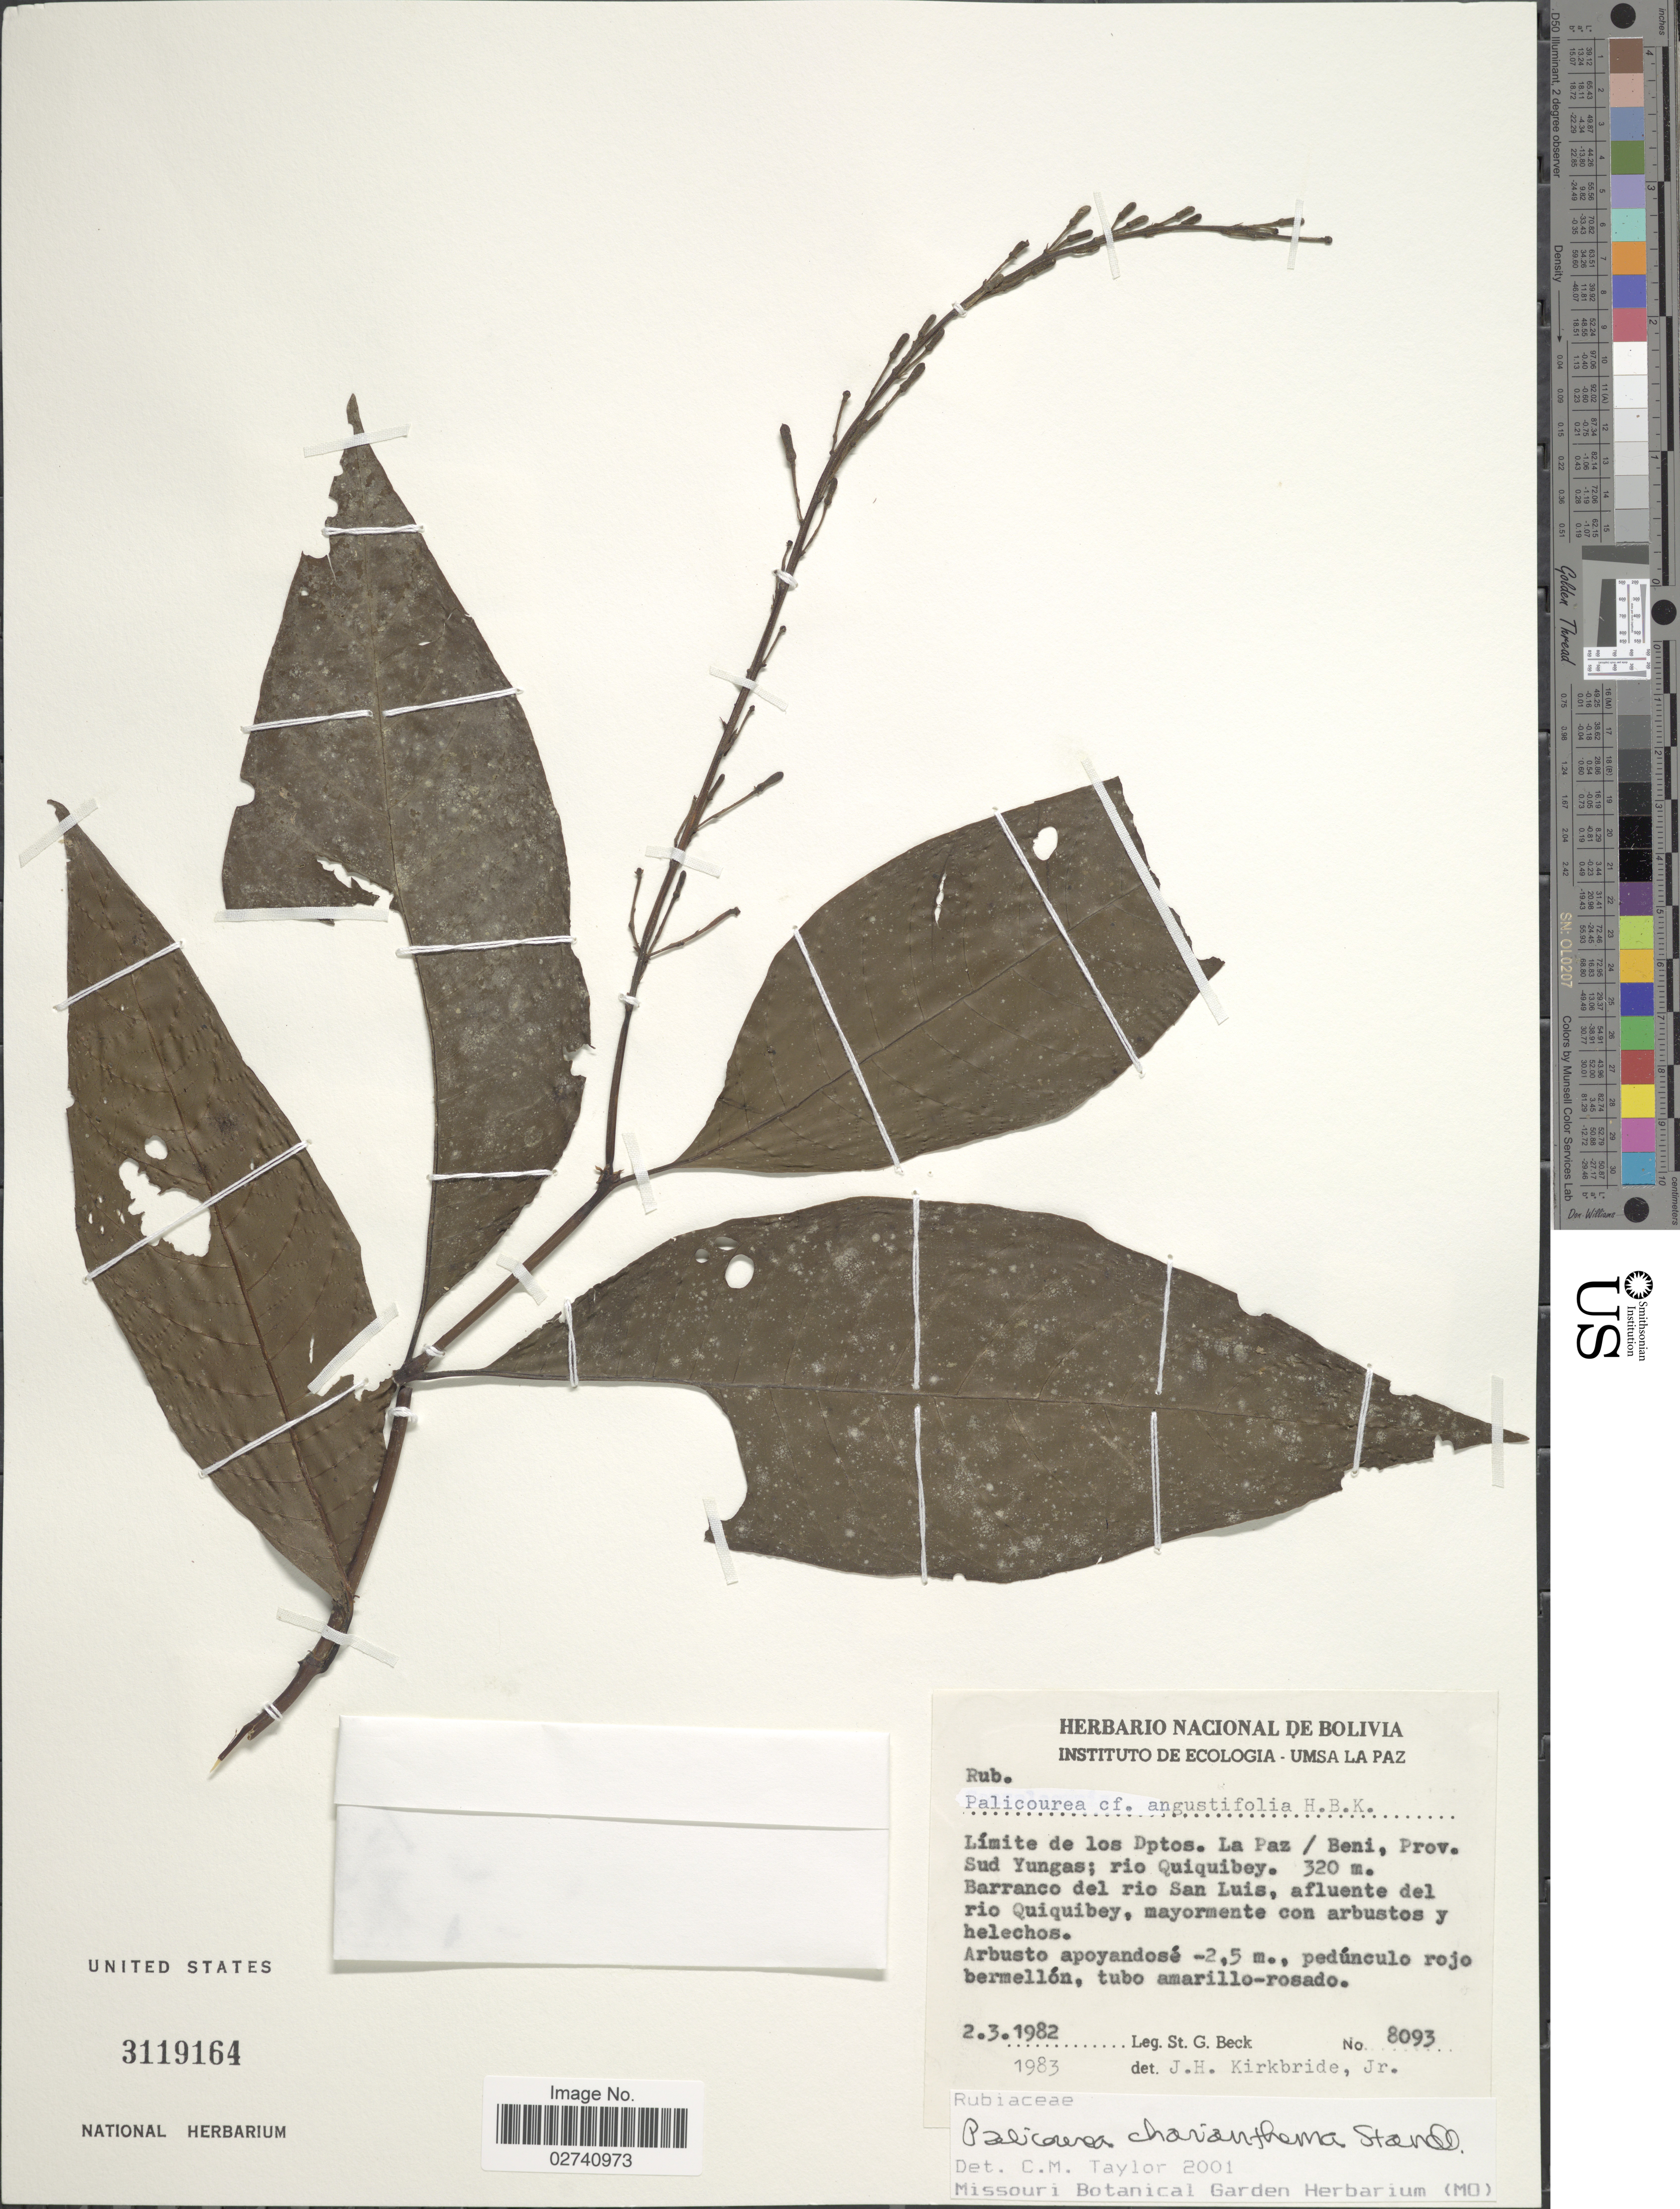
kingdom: Plantae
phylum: Tracheophyta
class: Magnoliopsida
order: Gentianales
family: Rubiaceae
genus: Palicourea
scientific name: Palicourea charianthema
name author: Standl.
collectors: S. G. Beck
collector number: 8093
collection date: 1982-03-02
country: Bolivia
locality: Limite de los Dptos. La Paz/Beni, Prov. Sud Yungas; rio Quiquiby, Barranca del rio San Luis, afluente del rio Quiquiby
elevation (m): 320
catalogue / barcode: US 3119164